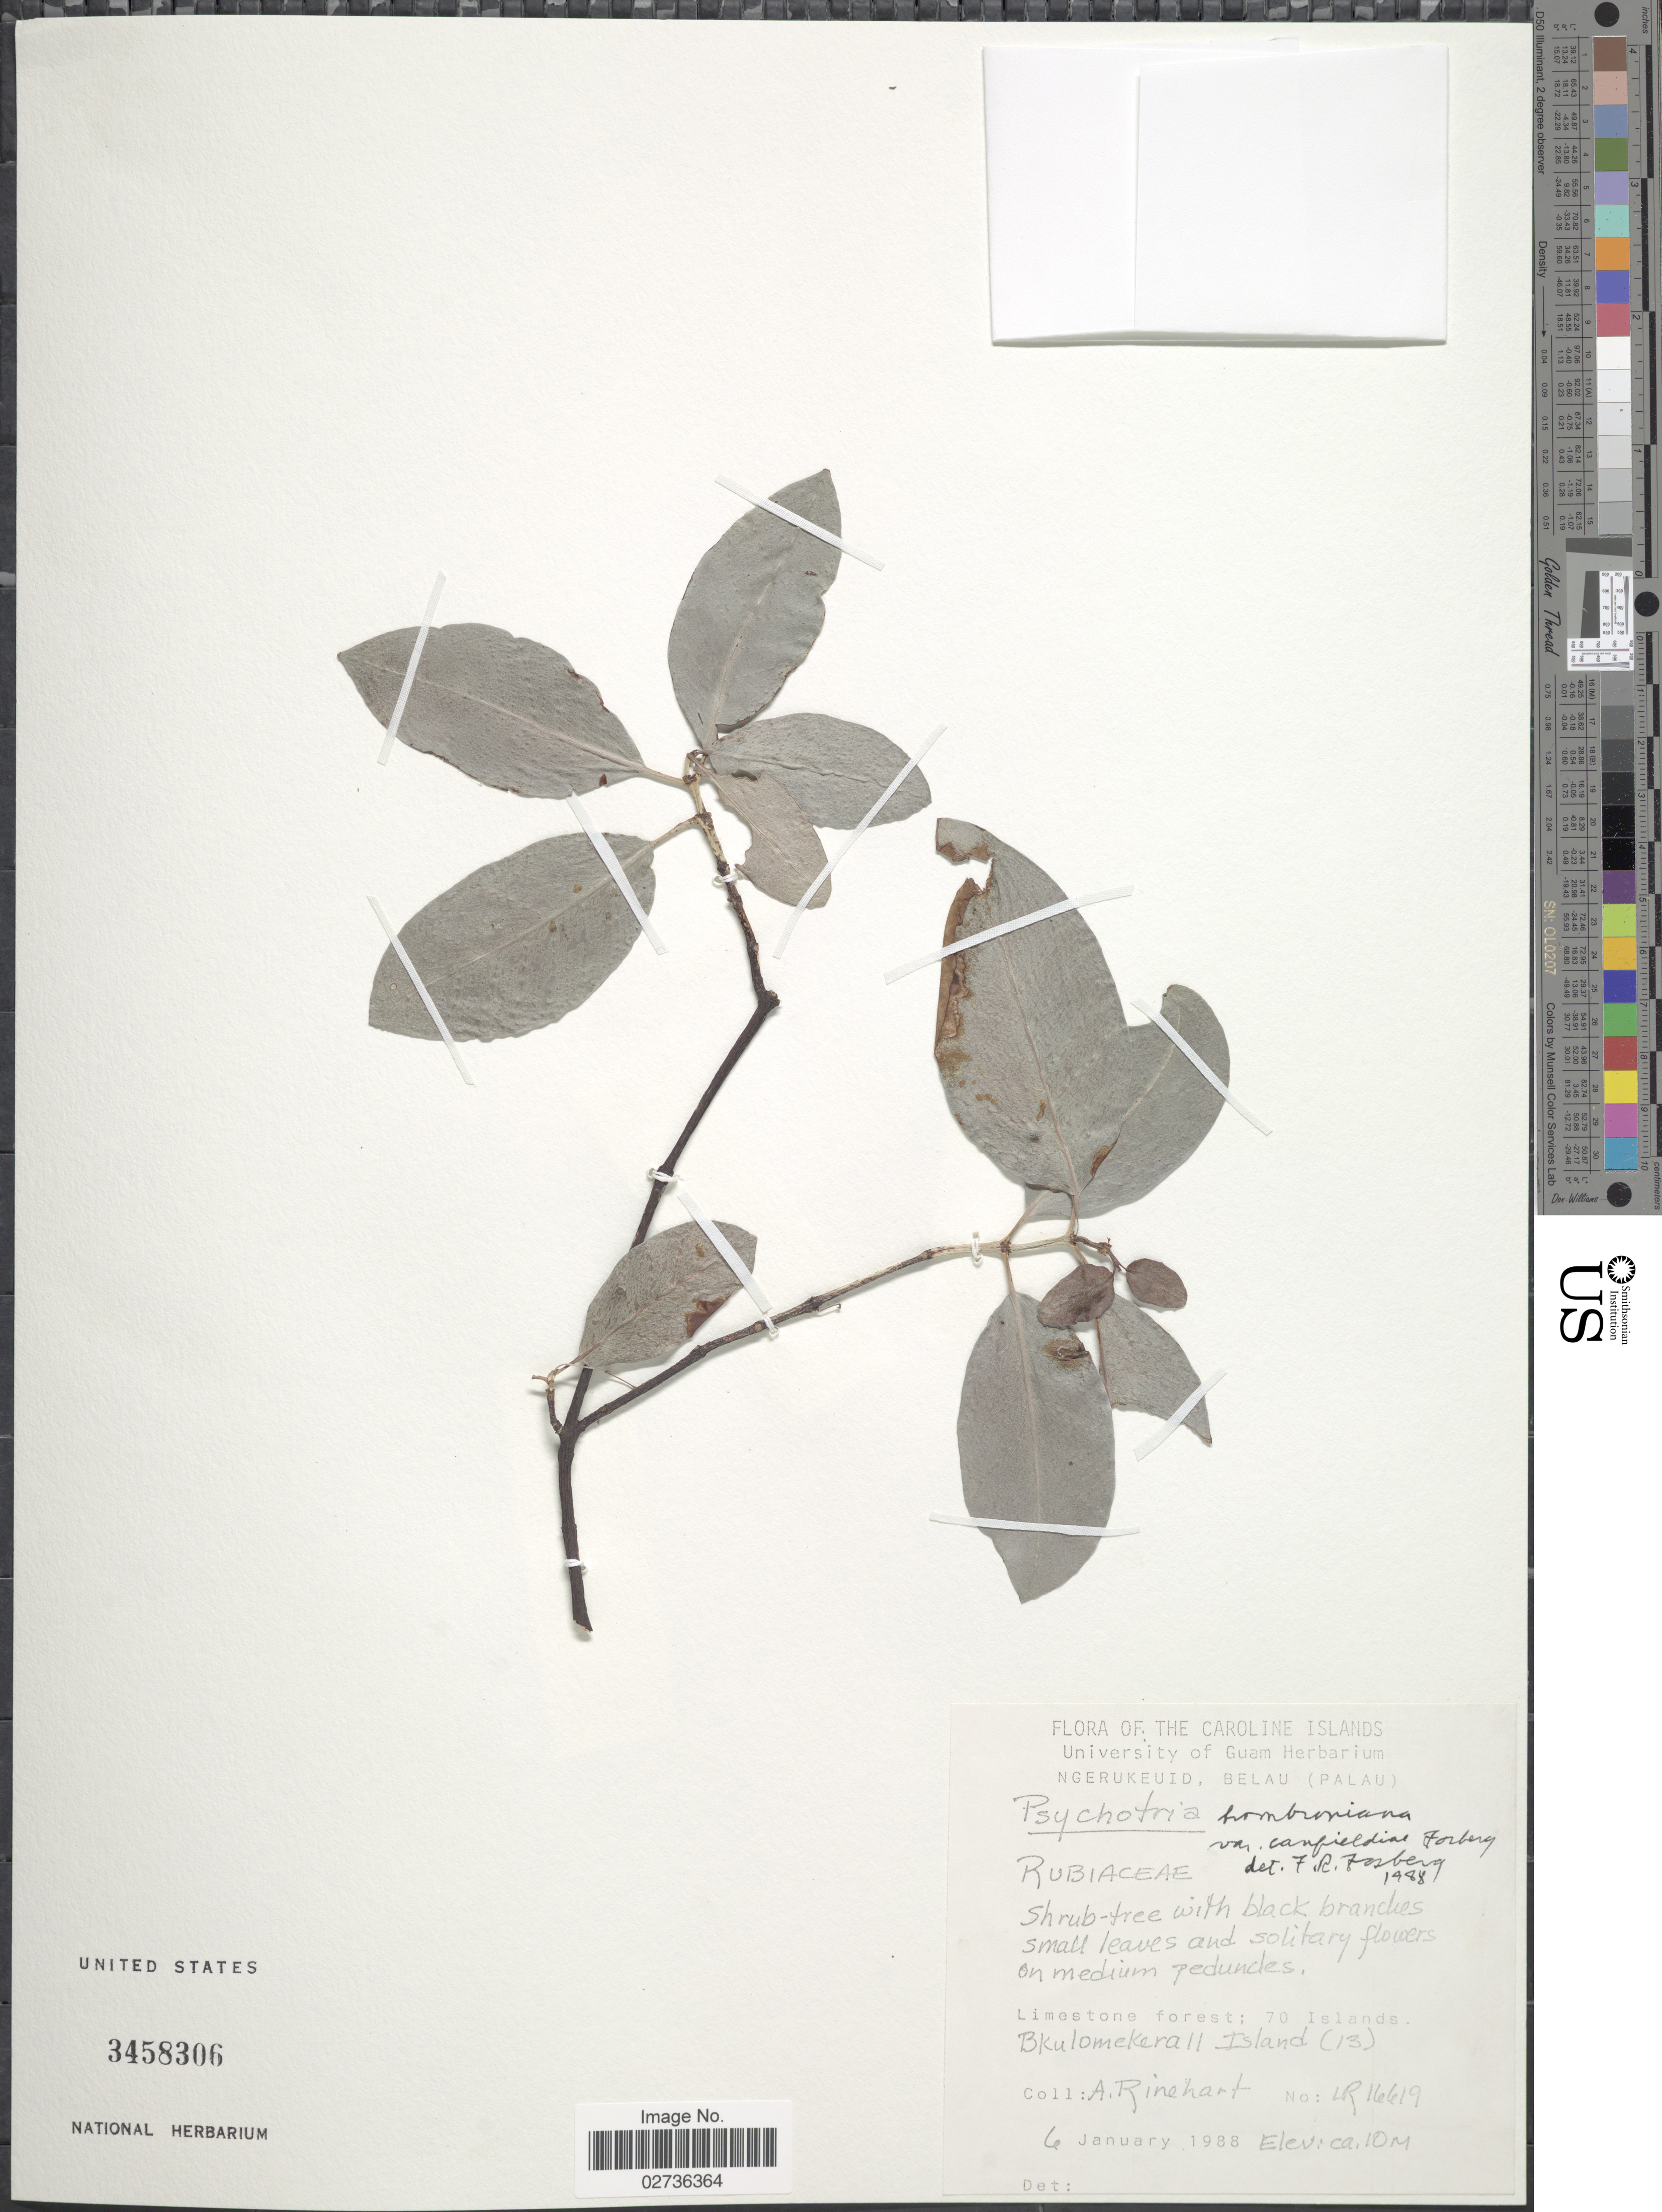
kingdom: Plantae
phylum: Tracheophyta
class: Magnoliopsida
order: Gentianales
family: Rubiaceae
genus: Psychotria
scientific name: Psychotria hombroniana var. canfieldiae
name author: Fosberg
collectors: A. Rinehart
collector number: LR16619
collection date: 1988-01-06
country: Palau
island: Ngerukeuid [Orukuizu]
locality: Caroline Islands. Ngerukeuid, Belau (Palau). Limestone forest: 70 Islands. Bkulomekerall Island (13).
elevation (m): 10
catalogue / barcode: US 3458306